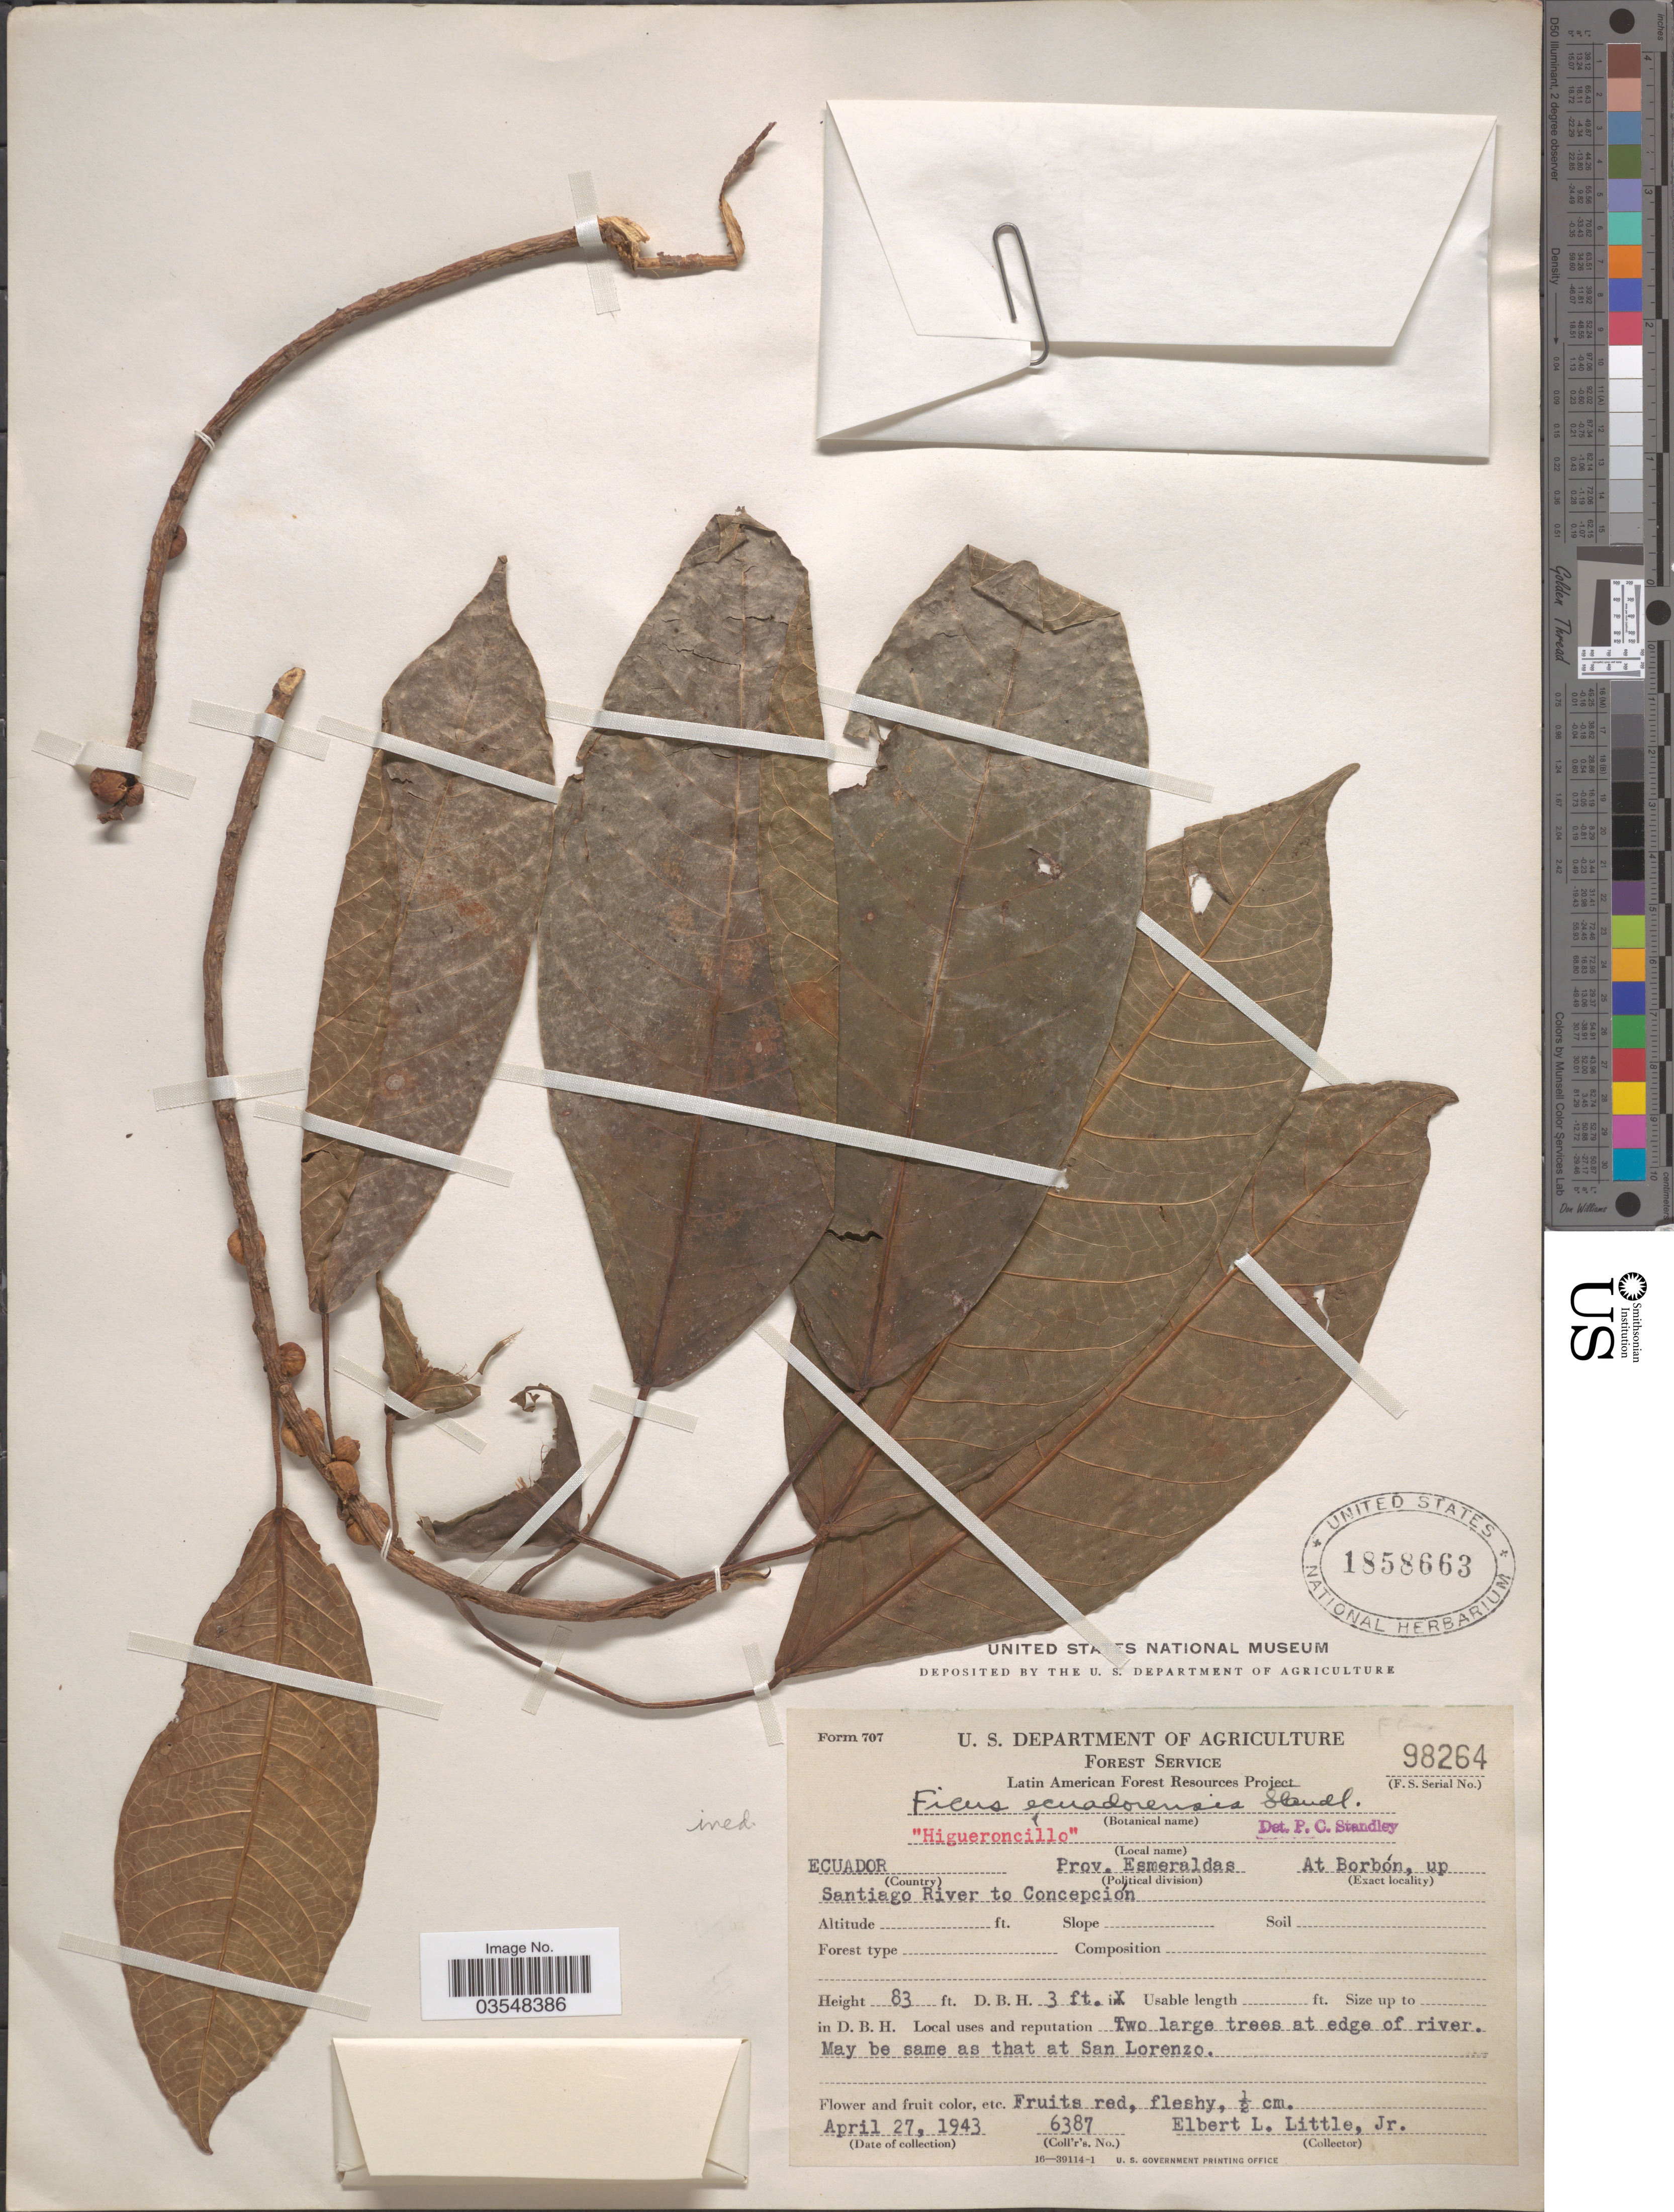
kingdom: Plantae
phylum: Tracheophyta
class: Magnoliopsida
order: Rosales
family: Moraceae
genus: Ficus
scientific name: Ficus ecuadorensis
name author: C.C. Berg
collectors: E. L. Little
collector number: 6387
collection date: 1943-04-27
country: Ecuador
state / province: Esmeraldas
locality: At Borbón, up Santiago River to Concepción.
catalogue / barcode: US 1858663